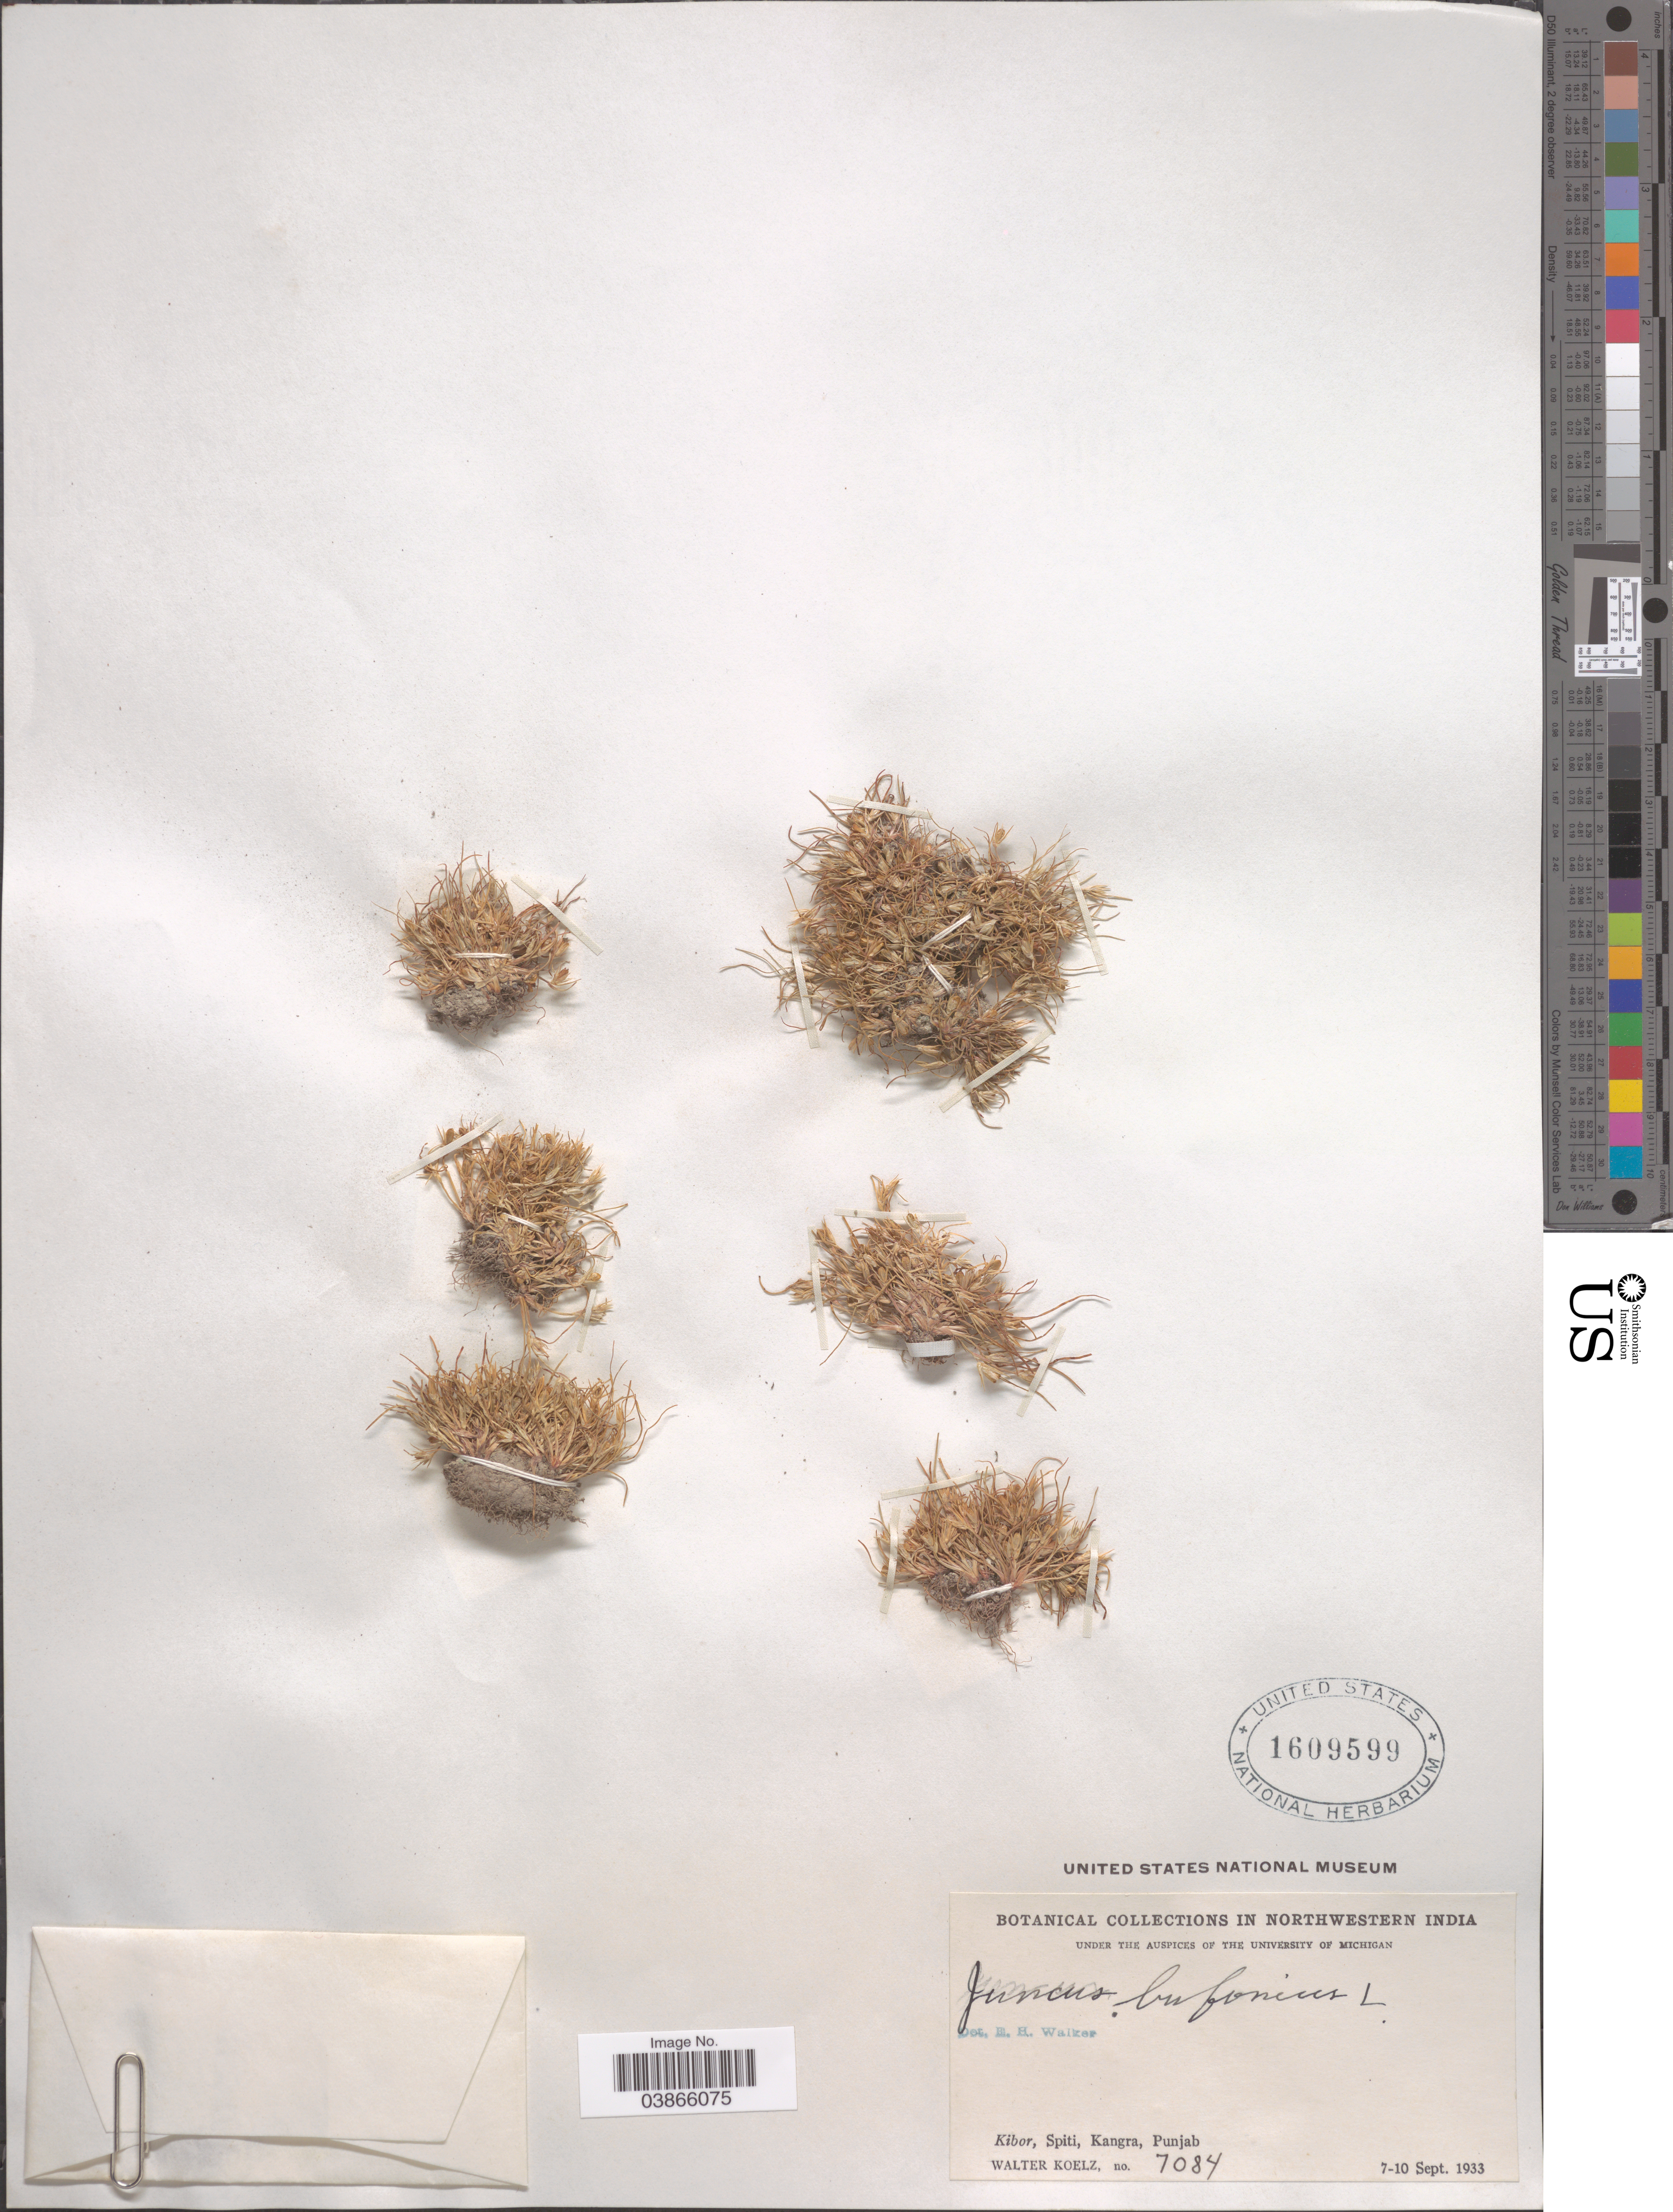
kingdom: Plantae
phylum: Tracheophyta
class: Liliopsida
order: Poales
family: Juncaceae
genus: Juncus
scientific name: Juncus bufonius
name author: L.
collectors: W. N. Koelz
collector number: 7084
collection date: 1933-09-07/1933-09-10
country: India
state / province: Punjab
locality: Northwestern India. Kibor, Spiti, Kangra.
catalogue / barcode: US 1609599